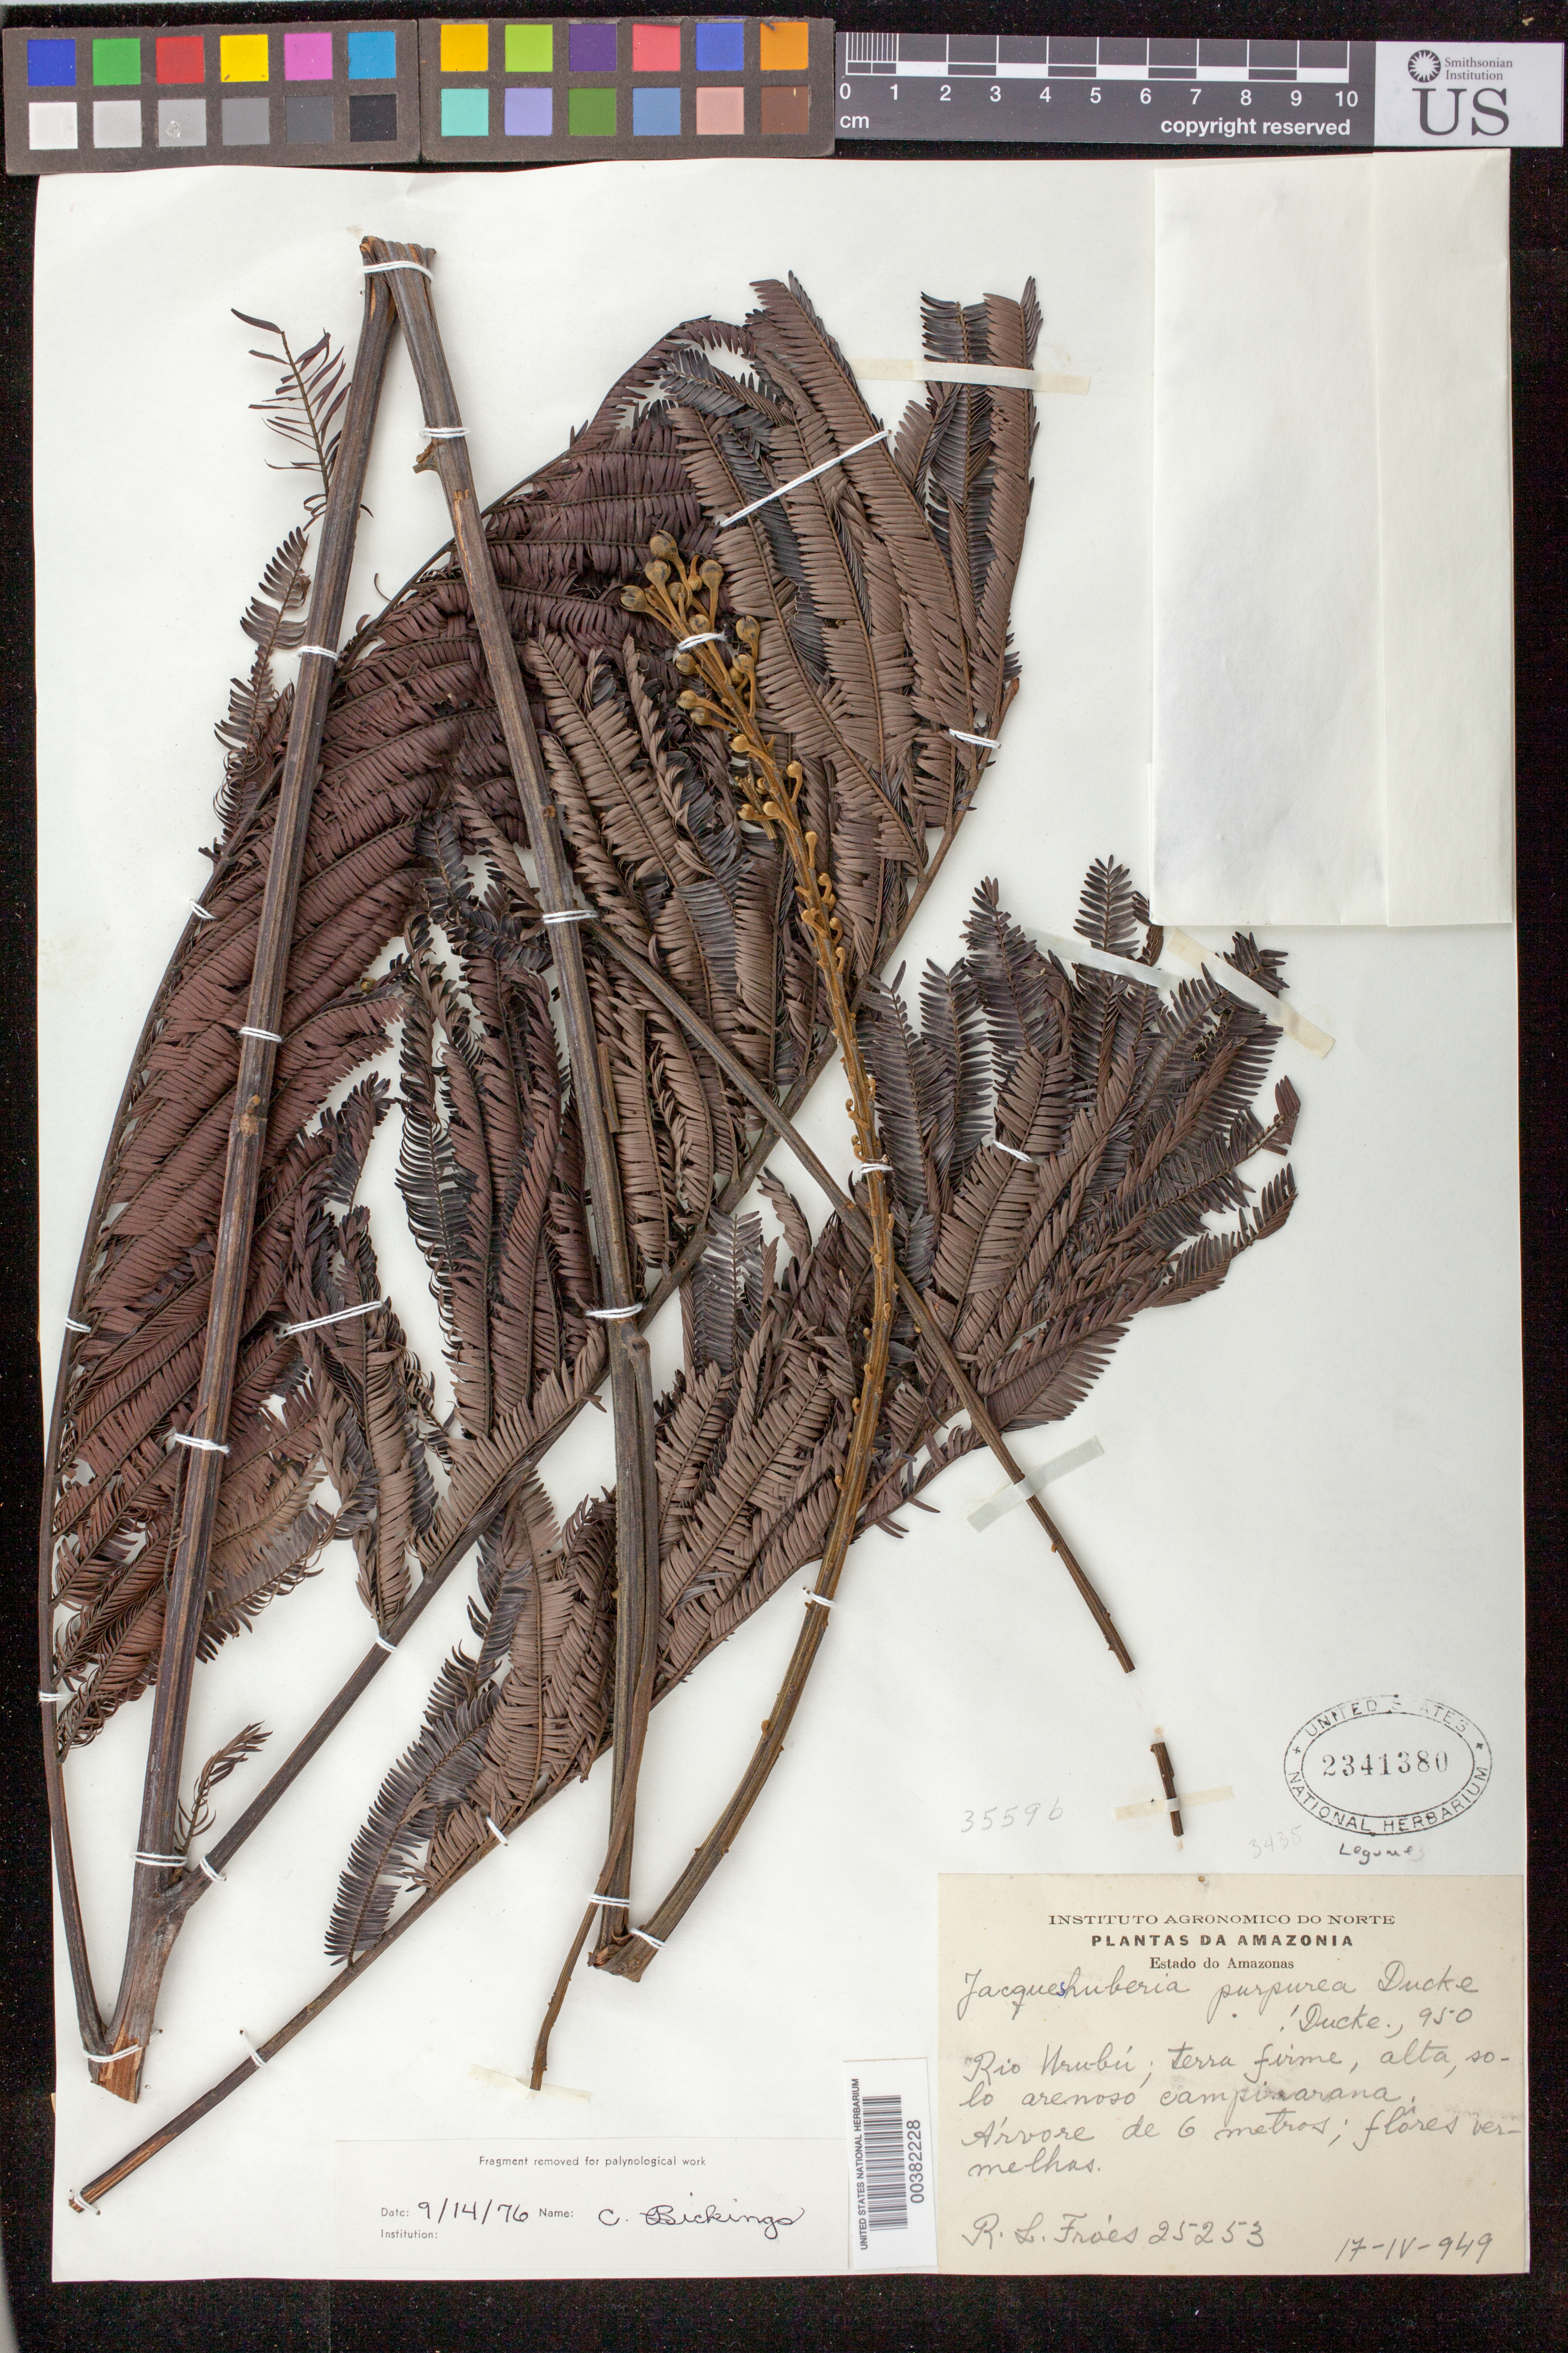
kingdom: Plantae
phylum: Tracheophyta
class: Magnoliopsida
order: Fabales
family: Fabaceae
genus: Jacqueshuberia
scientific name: Jacqueshuberia purpurea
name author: Ducke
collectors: R. L. Fróes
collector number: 25253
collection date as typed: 17 Apr 1949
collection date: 1949-04-17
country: Brazil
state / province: Amazonas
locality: Rio Urubu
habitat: Terra firme, alta, solo arenoso campinarana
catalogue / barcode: US 2341380